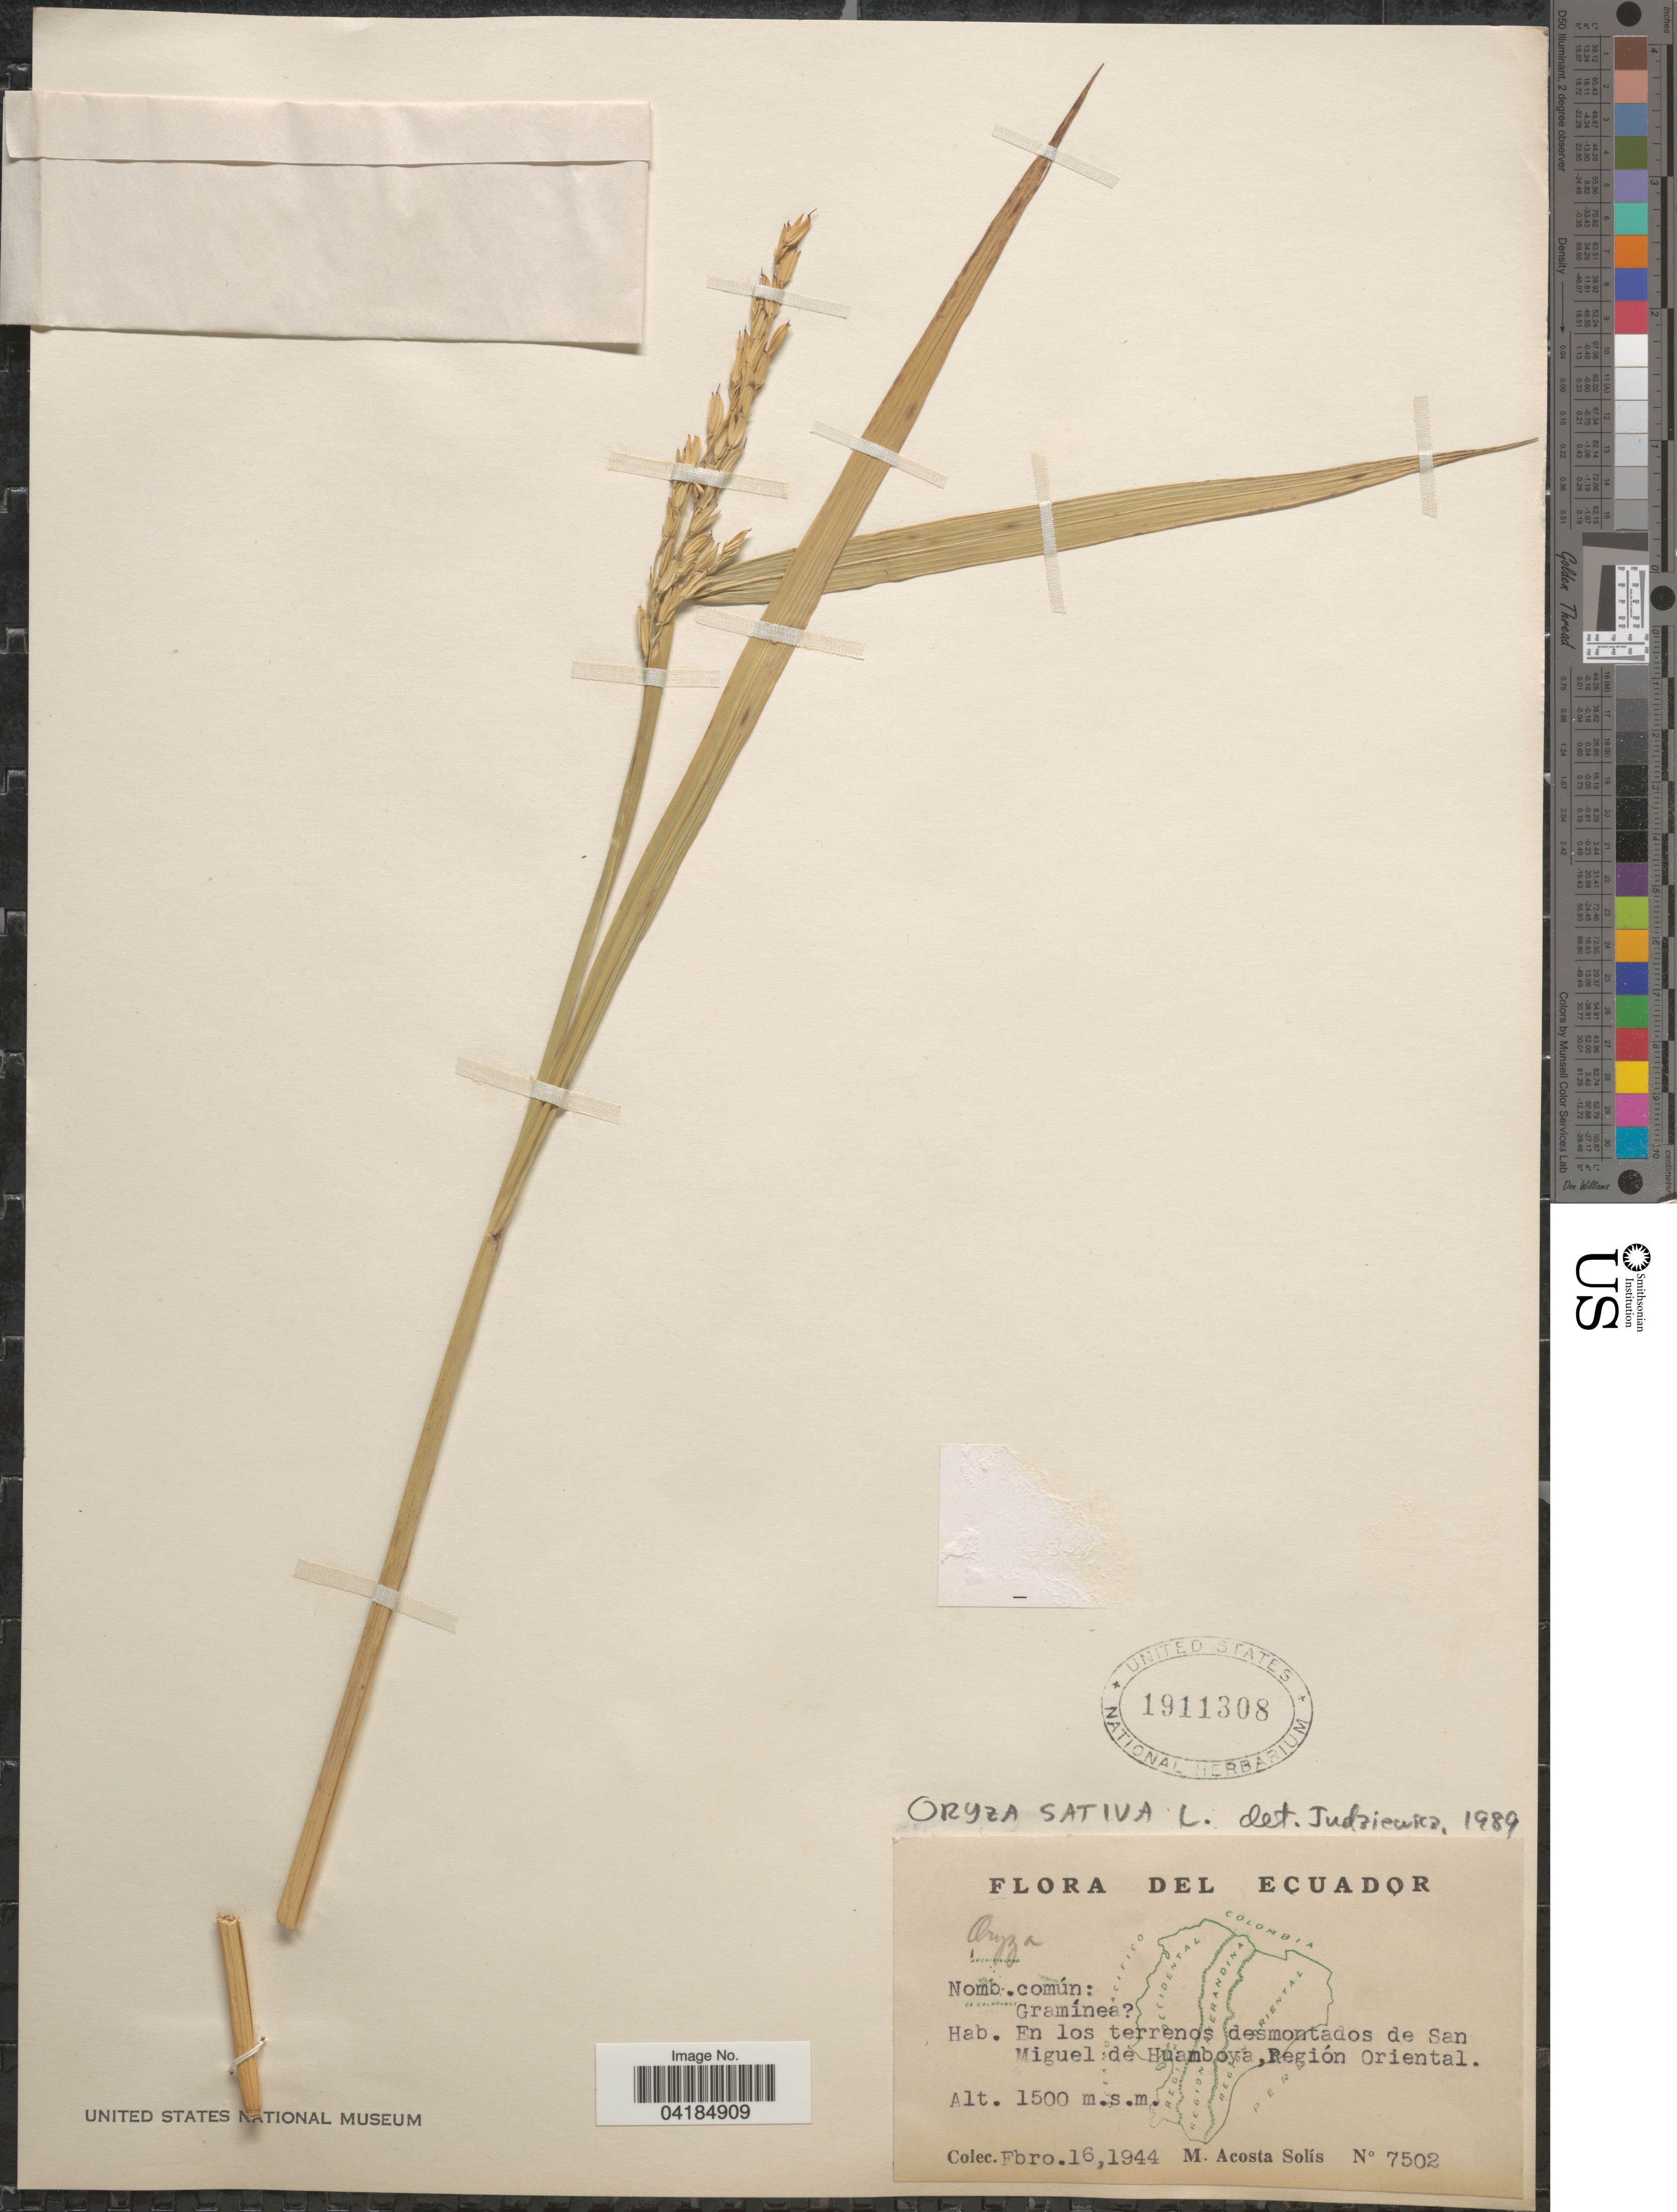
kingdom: Plantae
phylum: Tracheophyta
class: Liliopsida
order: Poales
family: Poaceae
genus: Oryza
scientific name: Oryza sativa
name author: L.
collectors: M. Acosta Solis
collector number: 7502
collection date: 1944-02-16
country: Ecuador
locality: De San Miguel de Huamboya,Región Oriental.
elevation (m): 1500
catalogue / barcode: US 1911308